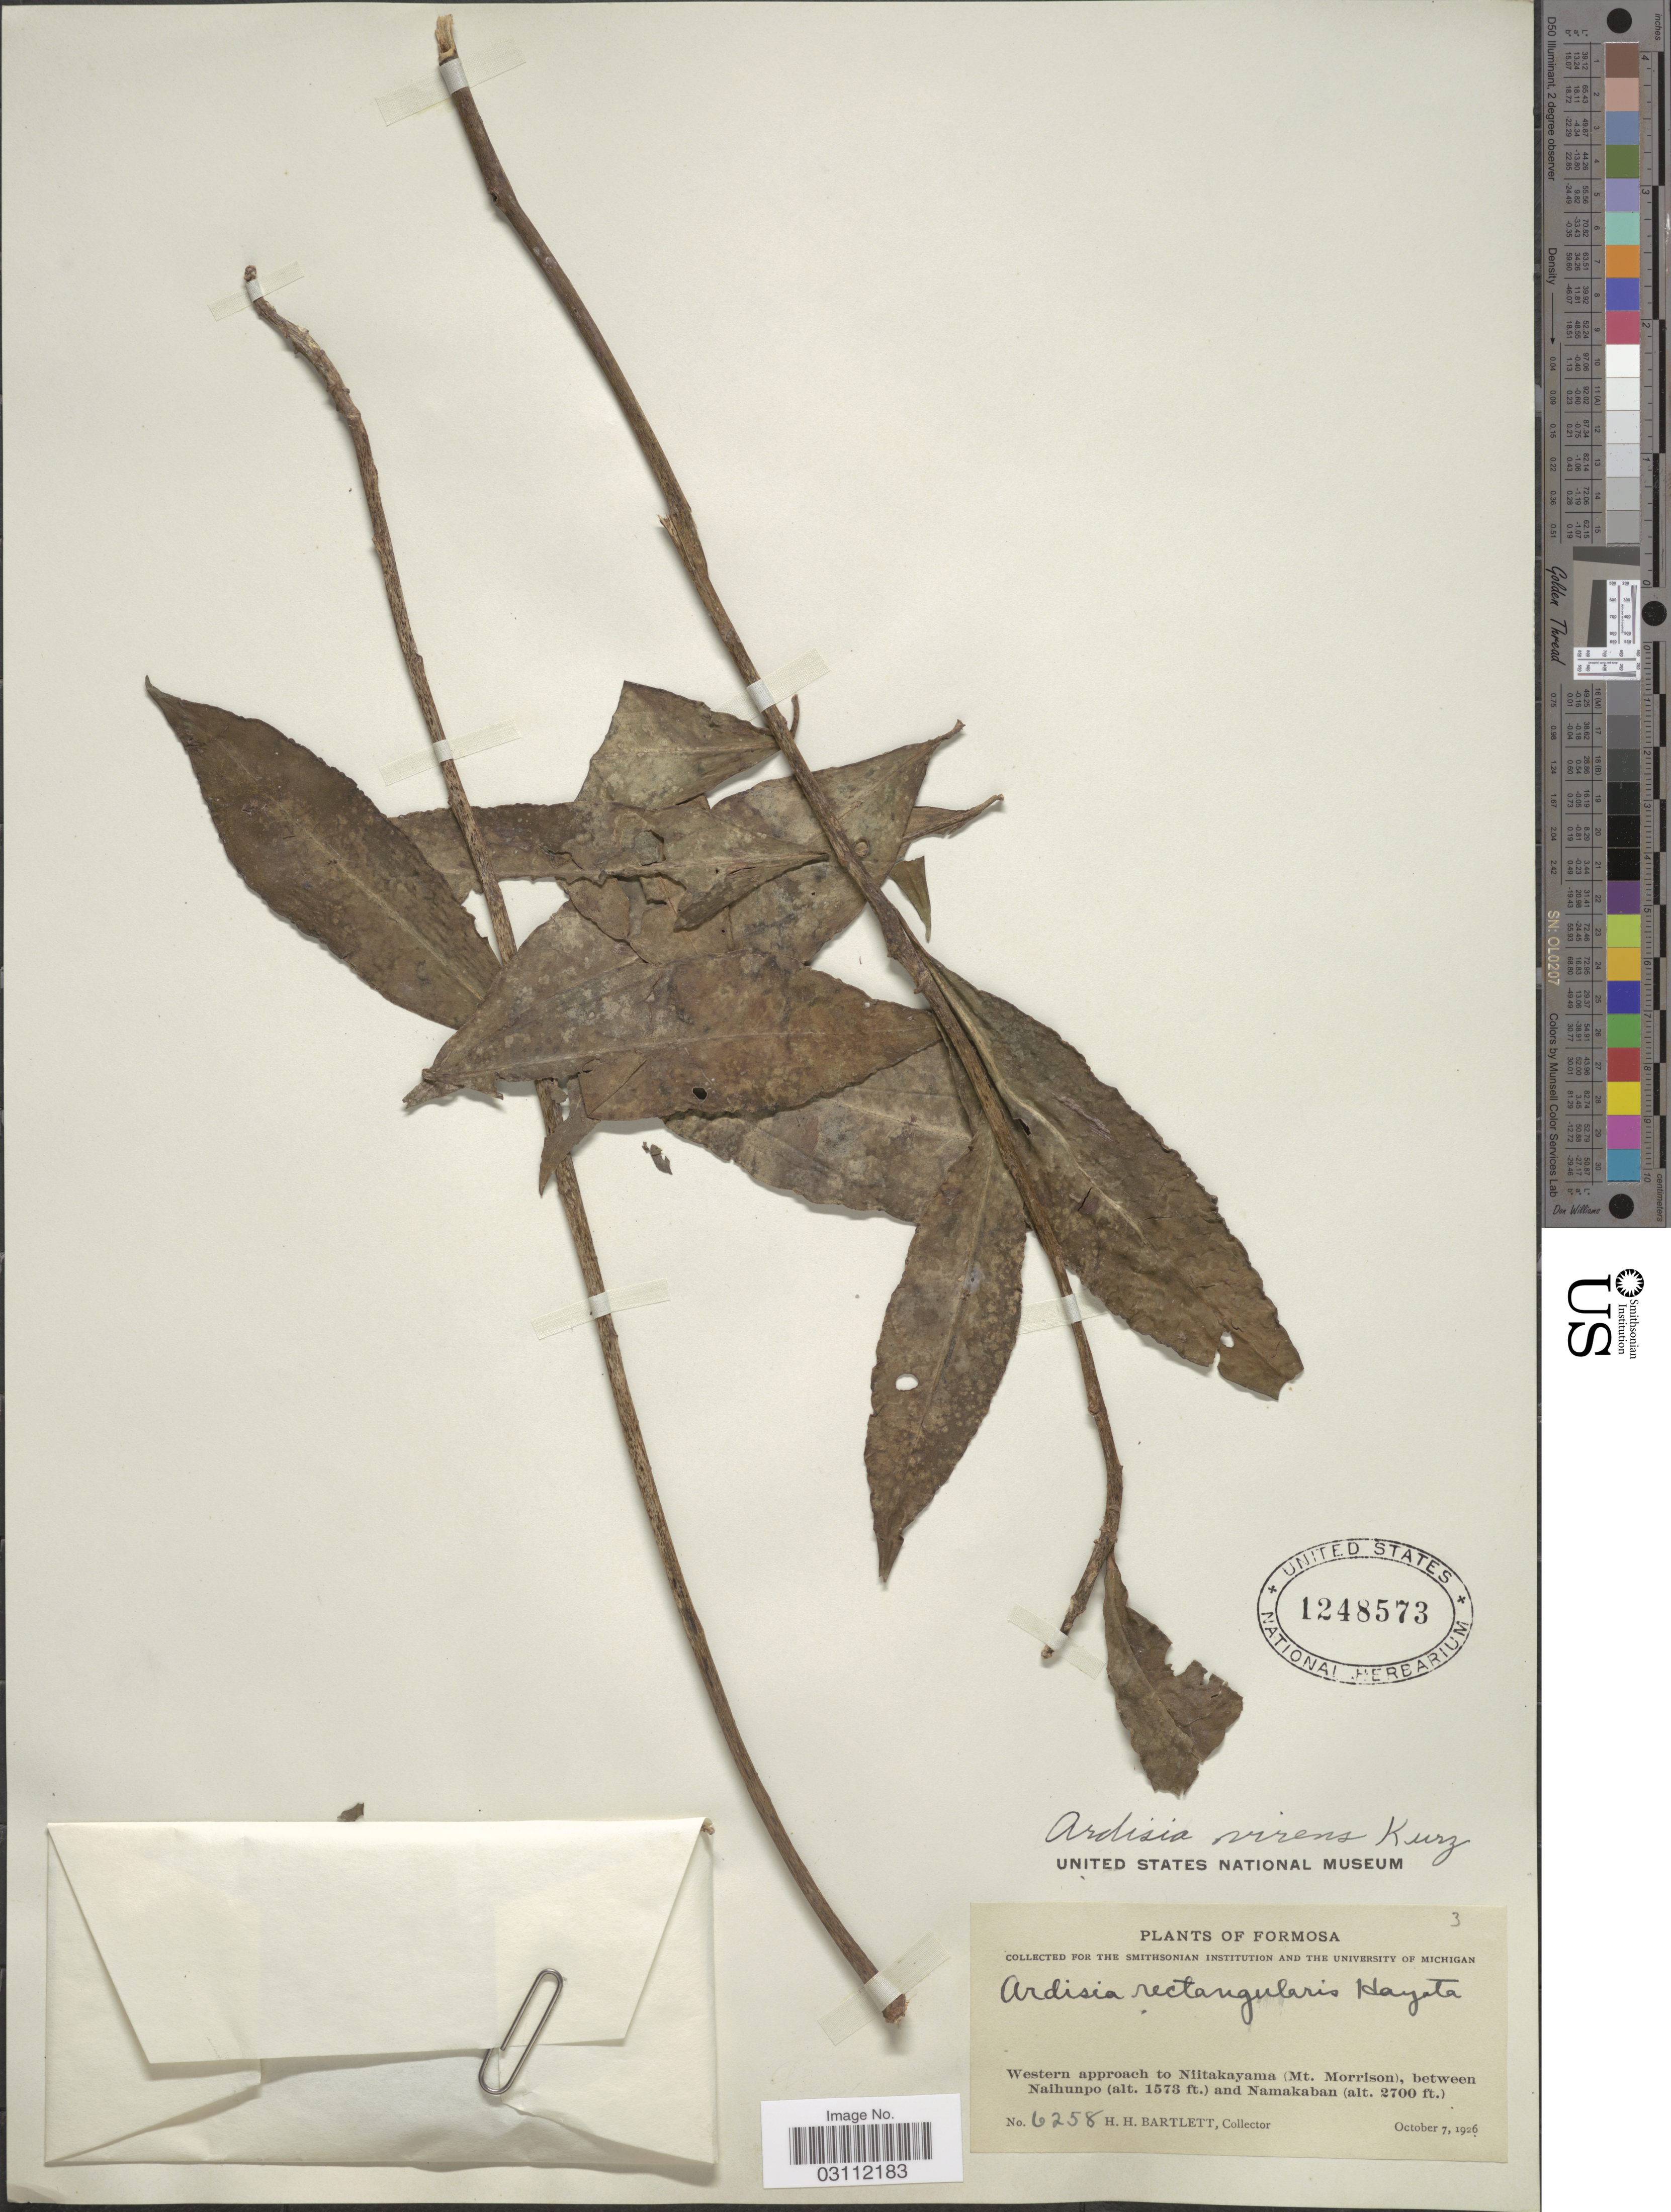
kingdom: Plantae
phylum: Tracheophyta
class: Magnoliopsida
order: Ericales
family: Primulaceae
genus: Ardisia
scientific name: Ardisia virens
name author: Kurz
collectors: H. H. Bartlett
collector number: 6258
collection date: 1926-10-07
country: Taiwan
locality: Formosa, Western approach to Niitakayama (Mt. Morrison), between Naihunpo and Namakaban.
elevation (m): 479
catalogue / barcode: US 1248573